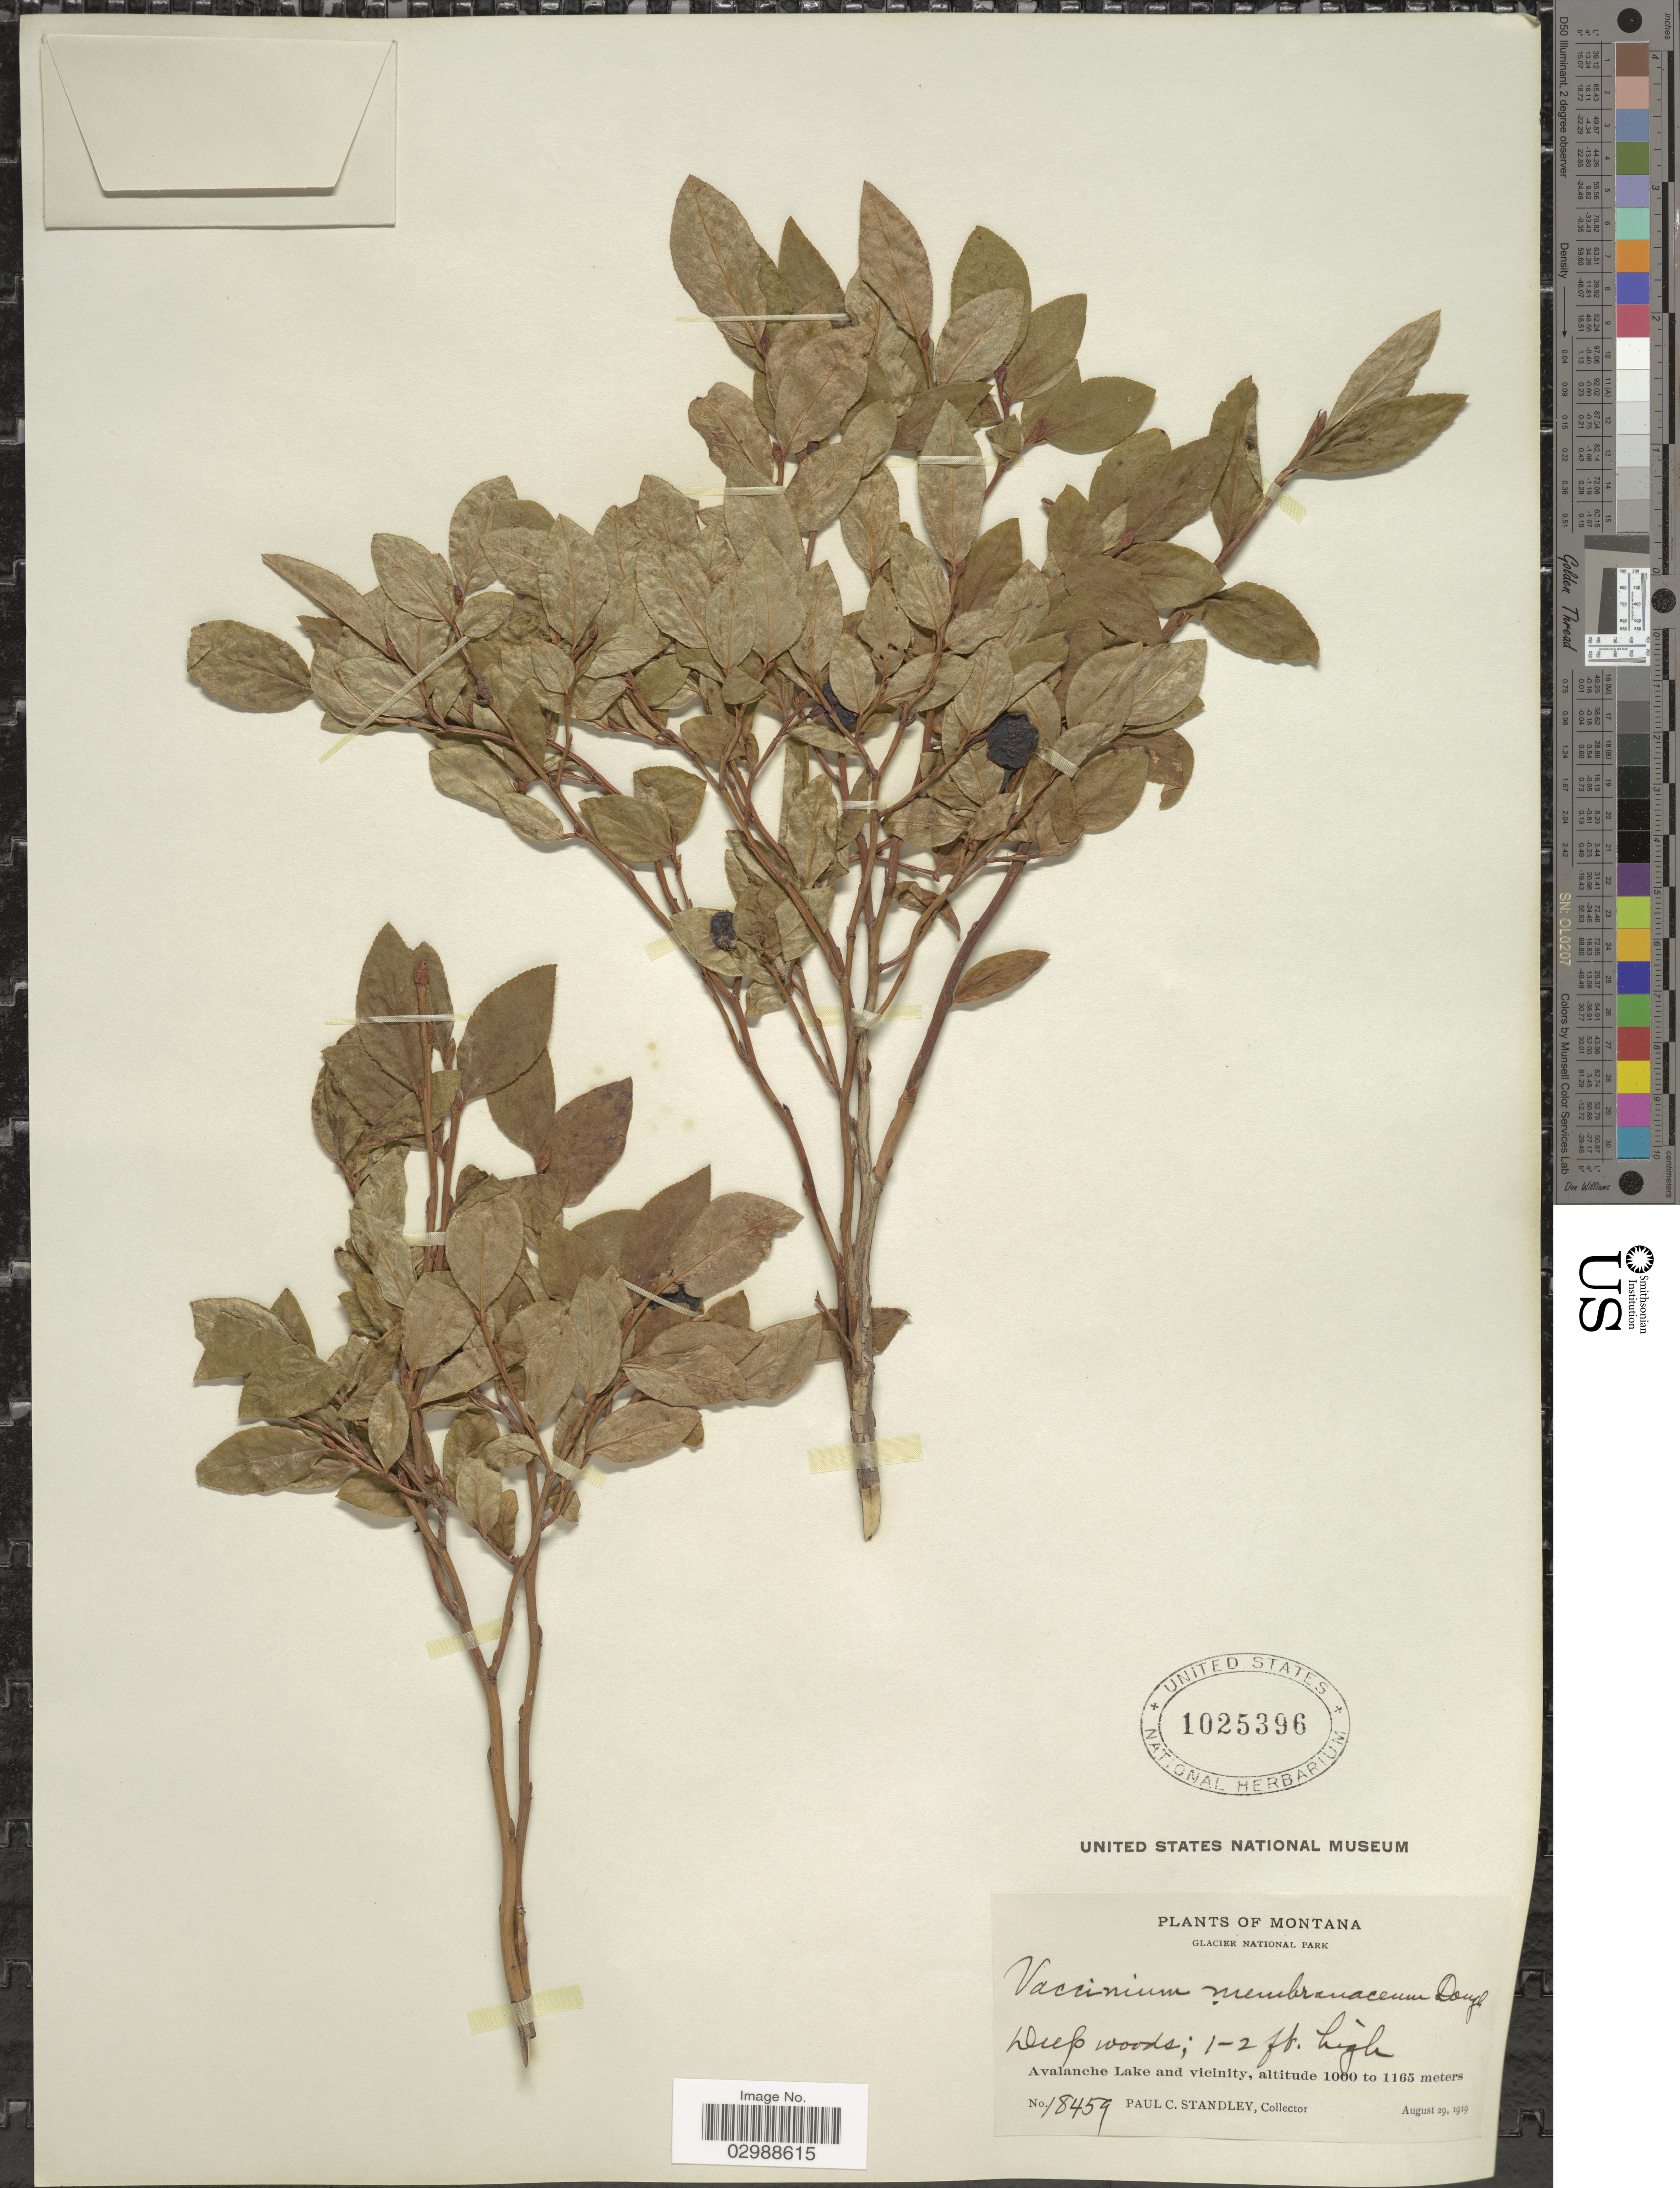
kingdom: Plantae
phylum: Tracheophyta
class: Magnoliopsida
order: Ericales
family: Ericaceae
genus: Vaccinium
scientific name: Vaccinium membranaceum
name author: Douglas ex Torr.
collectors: P. C. Standley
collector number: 18459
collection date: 1919-08-29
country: United States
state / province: Montana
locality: Glacier National Park. Avalanche Lake and vicinity.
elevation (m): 1000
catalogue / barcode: US 1025396